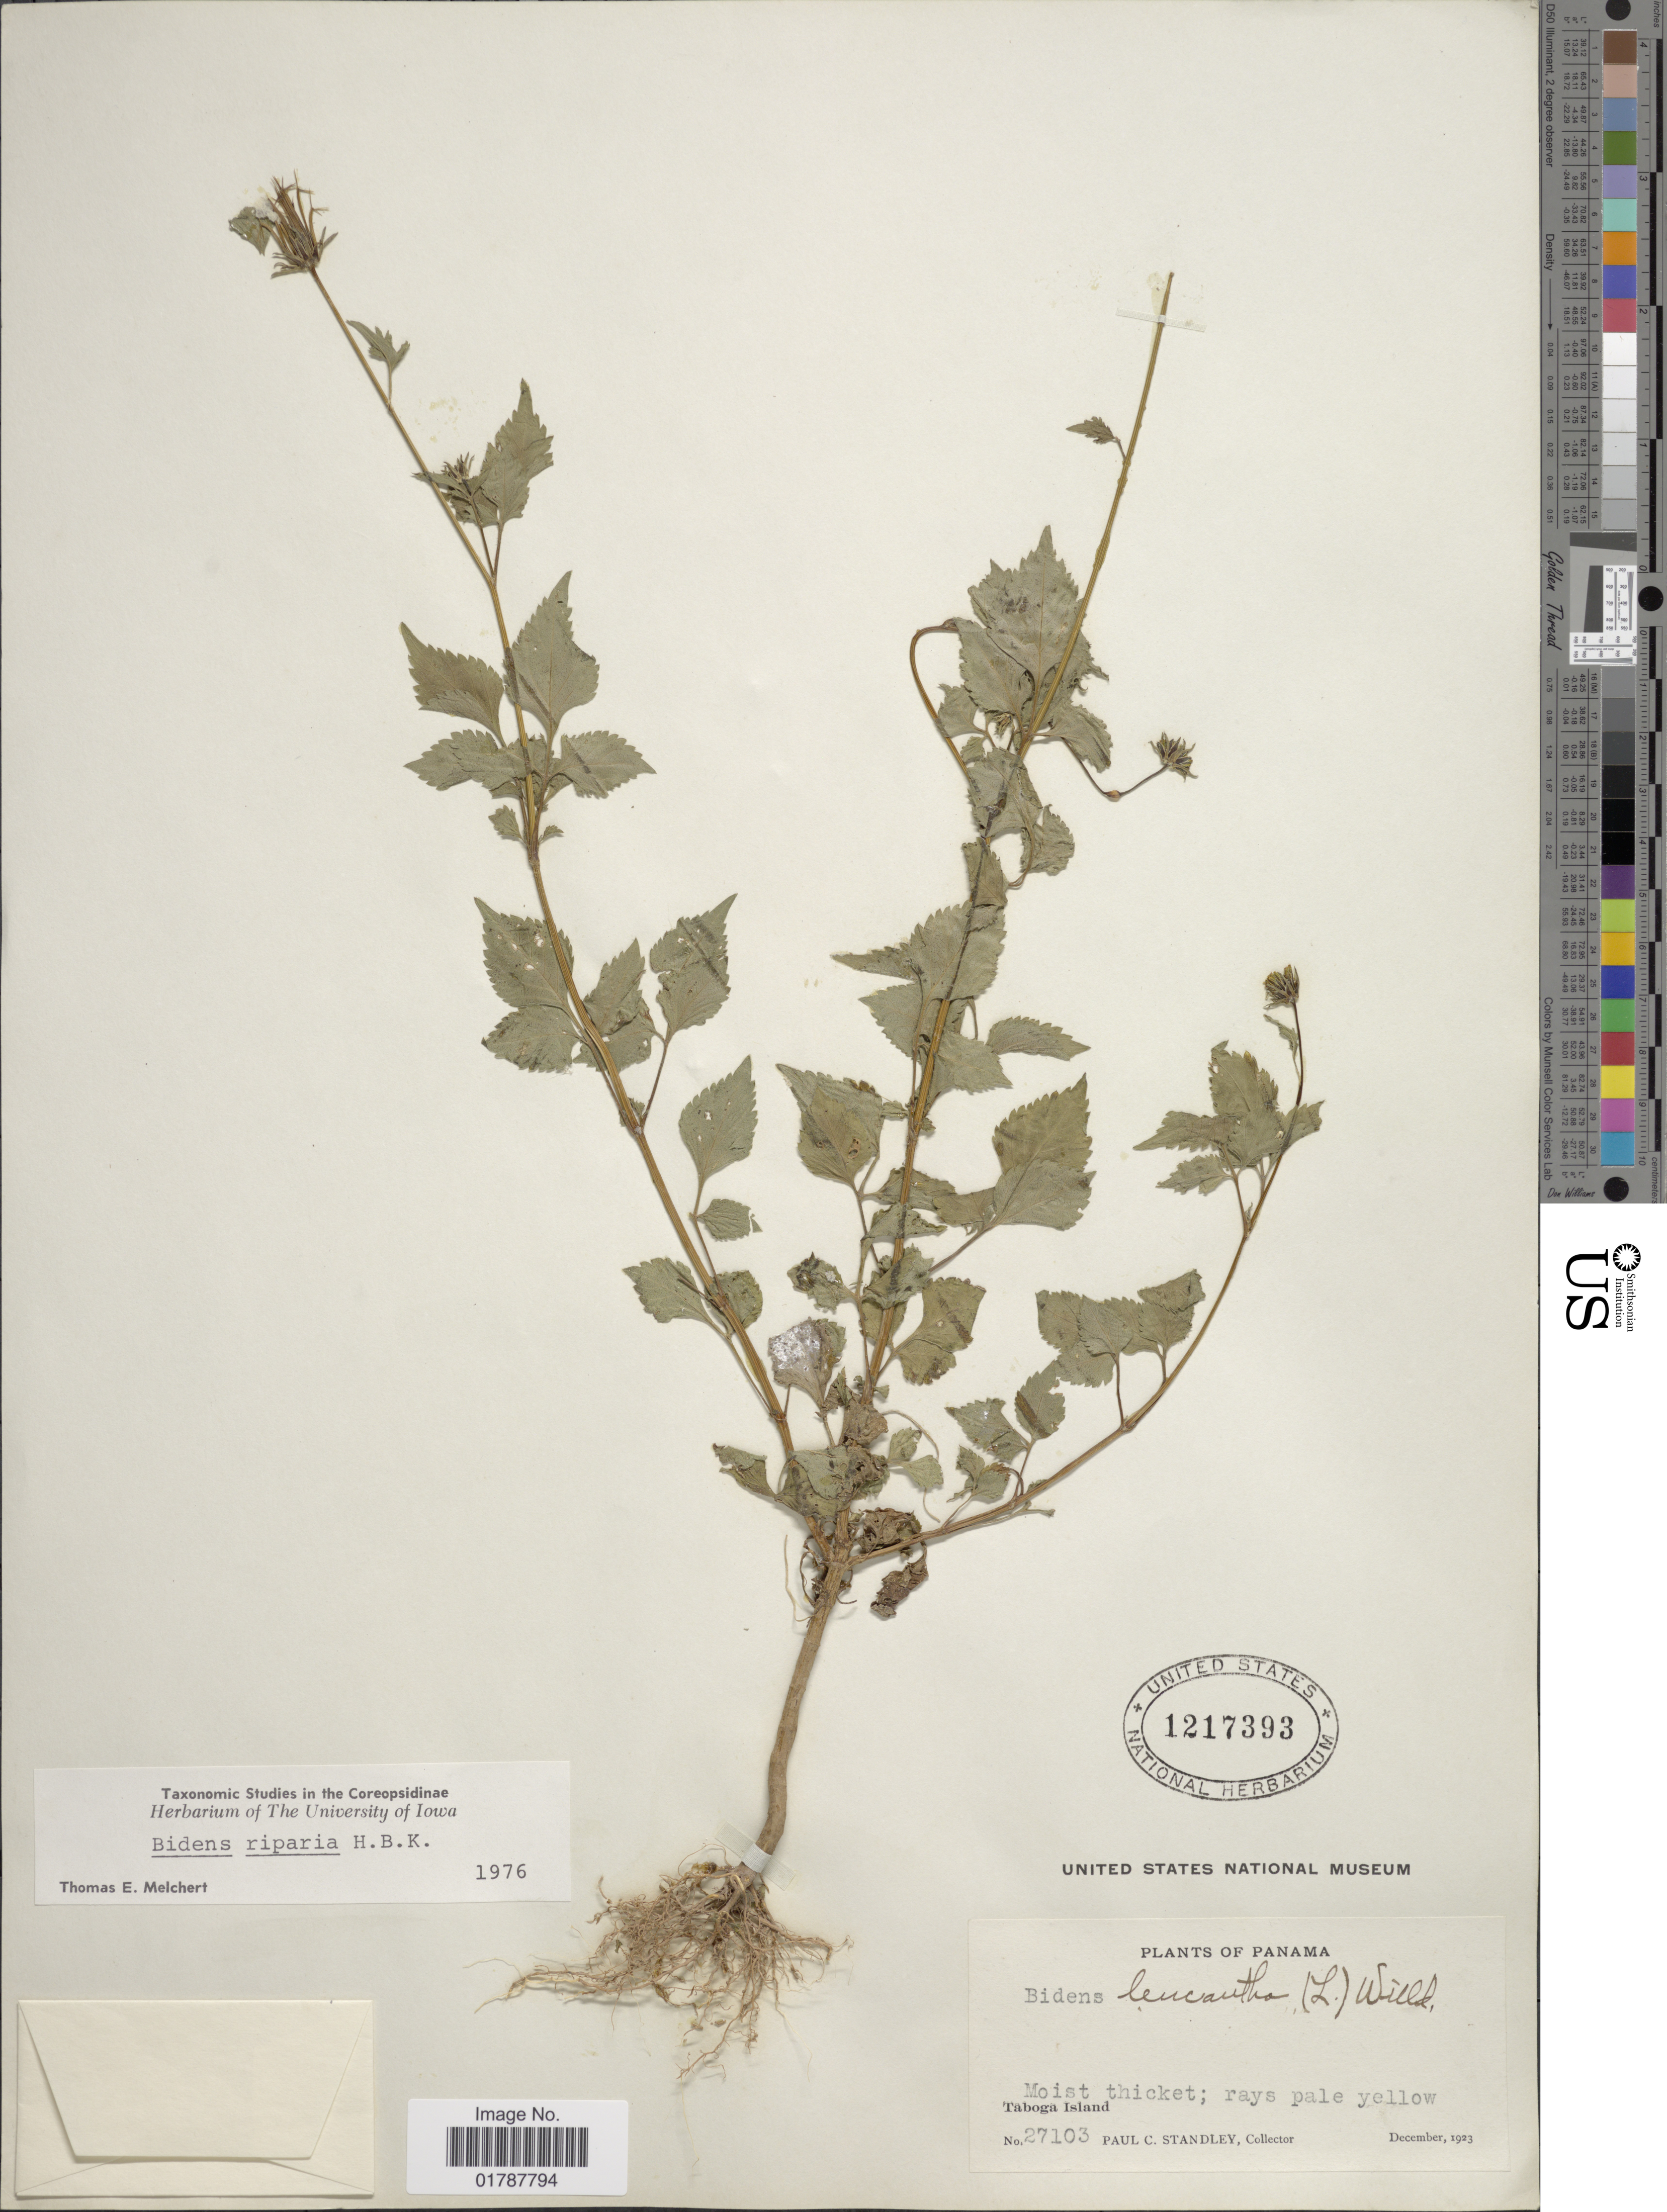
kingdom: Plantae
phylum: Tracheophyta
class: Magnoliopsida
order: Asterales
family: Asteraceae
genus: Bidens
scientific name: Bidens riparia var. refracta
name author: (Brandegee) O.E. Schulz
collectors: P. C. Standley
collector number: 27103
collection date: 1923-12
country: Panama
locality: Panama, Taboga Island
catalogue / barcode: US 1217393